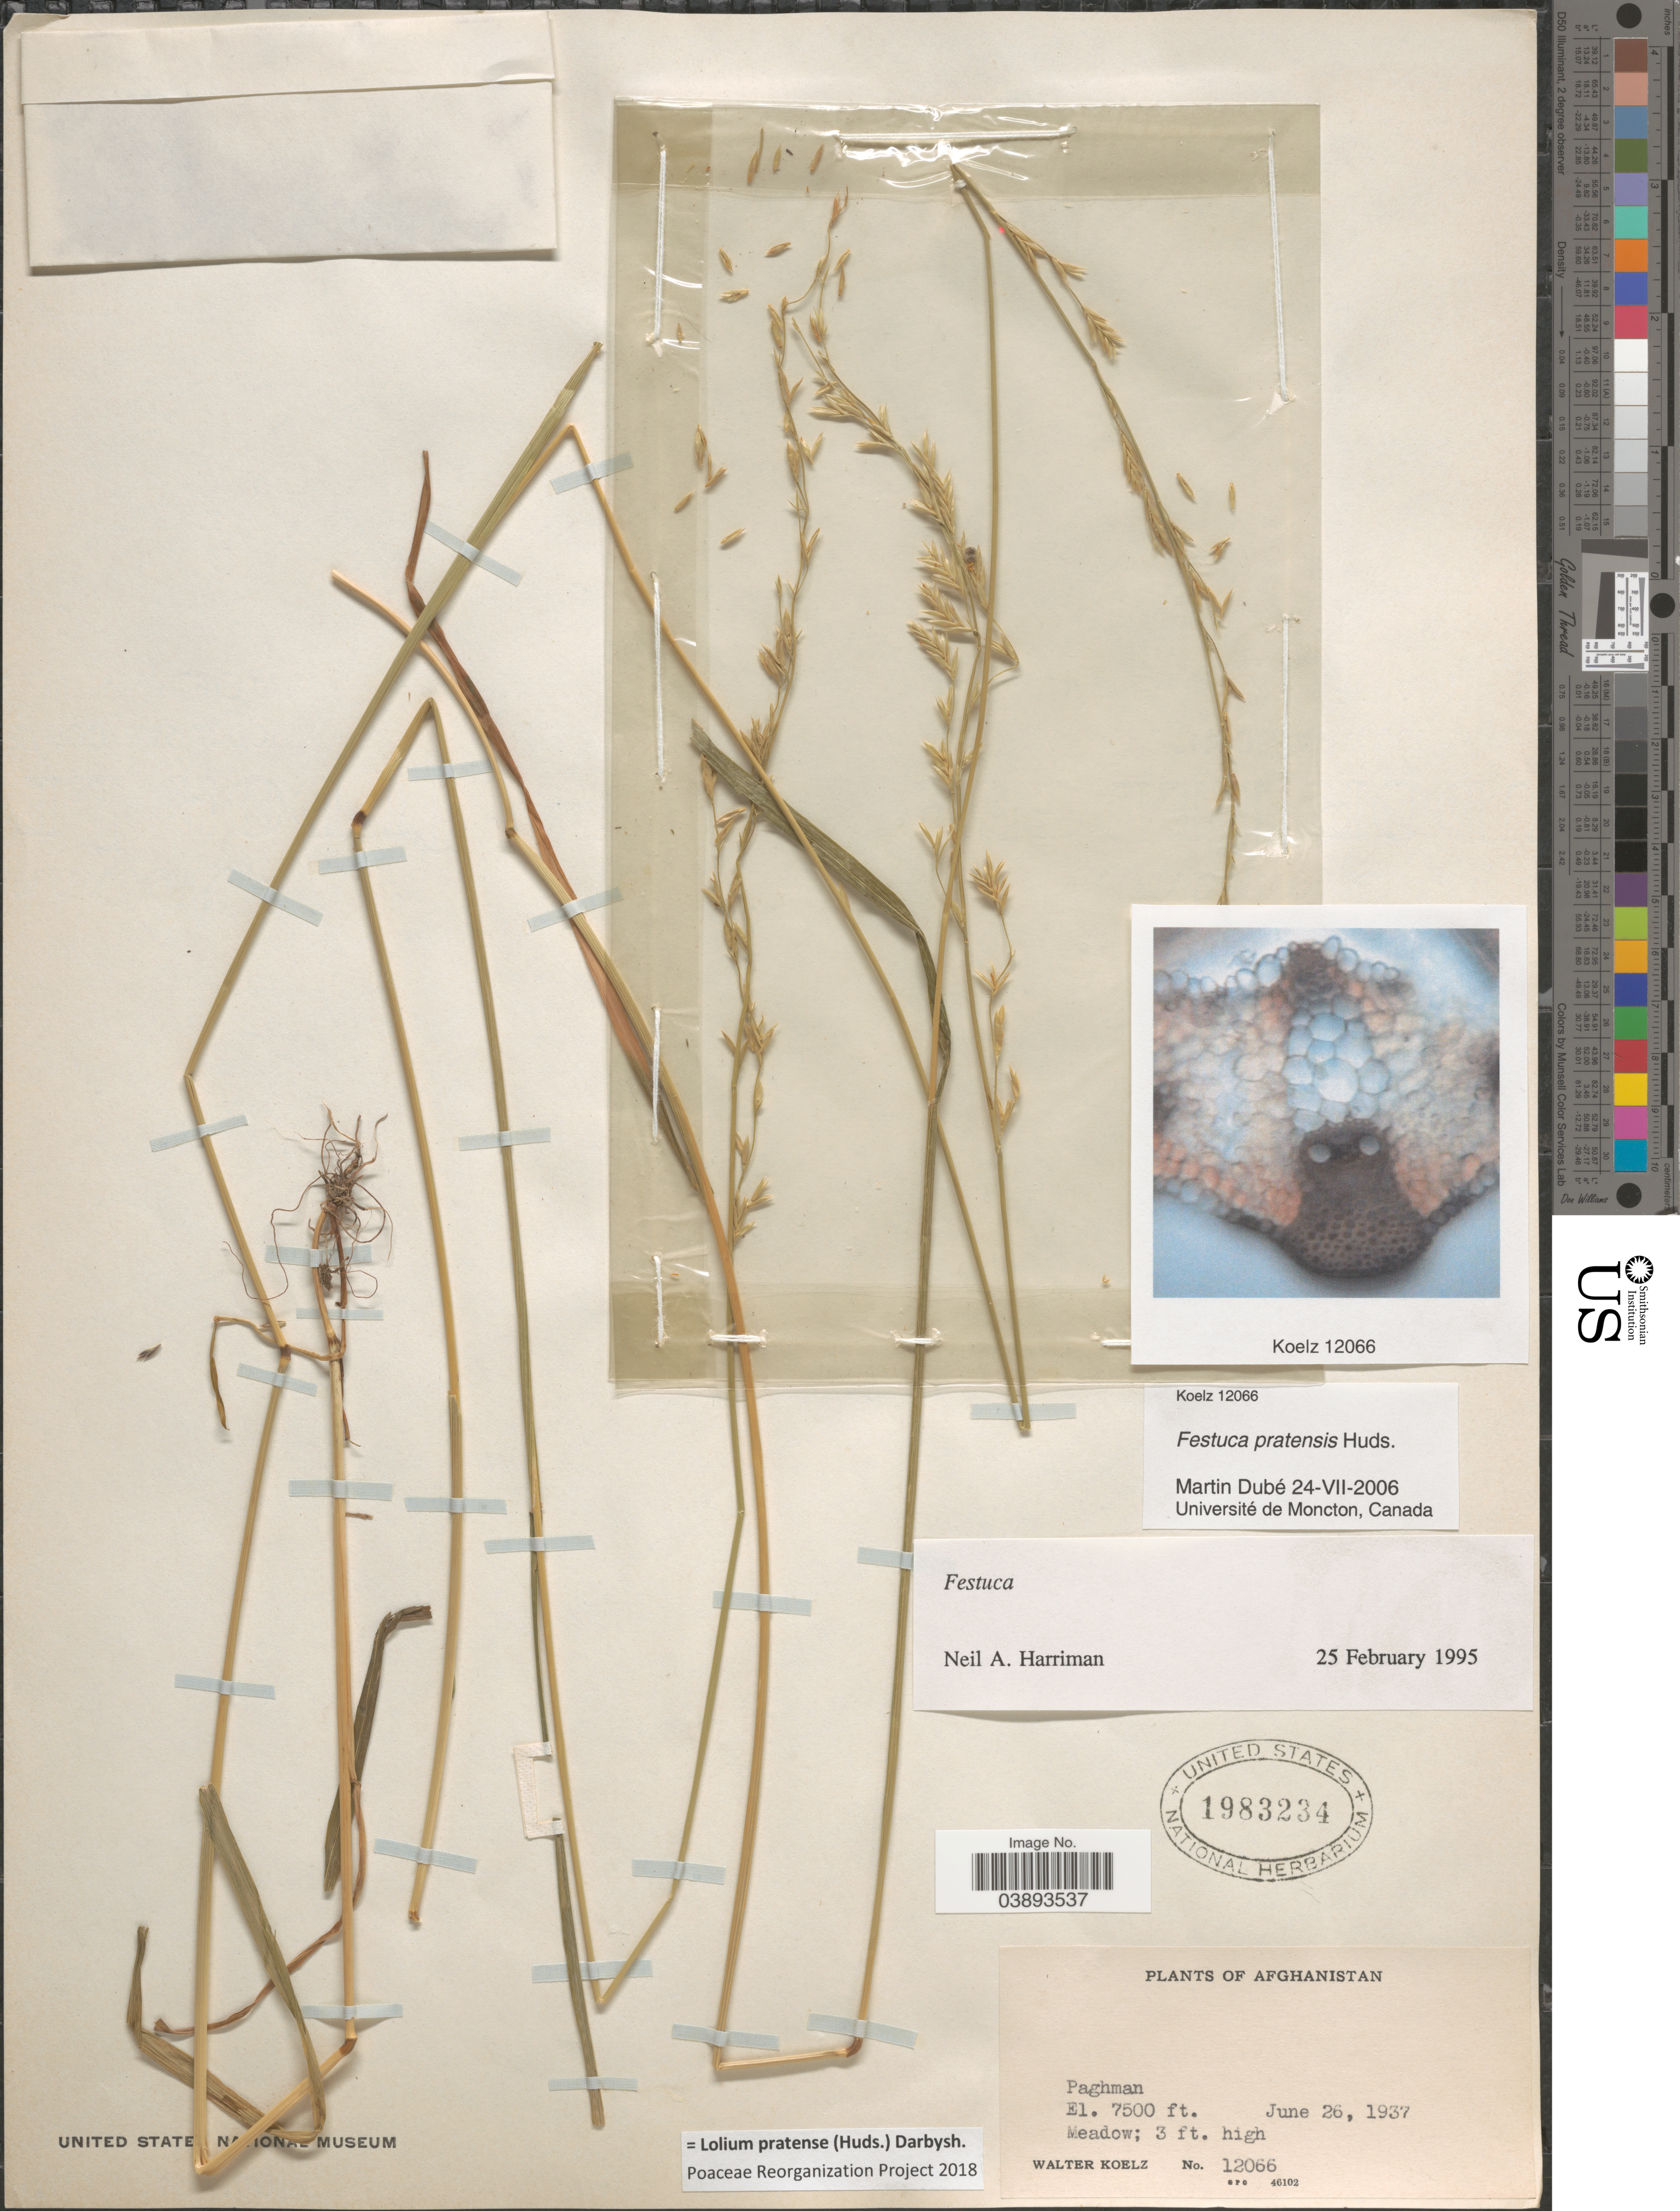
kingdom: Plantae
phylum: Tracheophyta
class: Liliopsida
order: Poales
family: Poaceae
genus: Lolium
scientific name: Lolium pratense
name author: (Huds.) Darbysh.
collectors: W. N. Koelz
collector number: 12066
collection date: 1937-06-26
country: Afghanistan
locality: Paghman.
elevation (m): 2286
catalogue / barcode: US 1983234